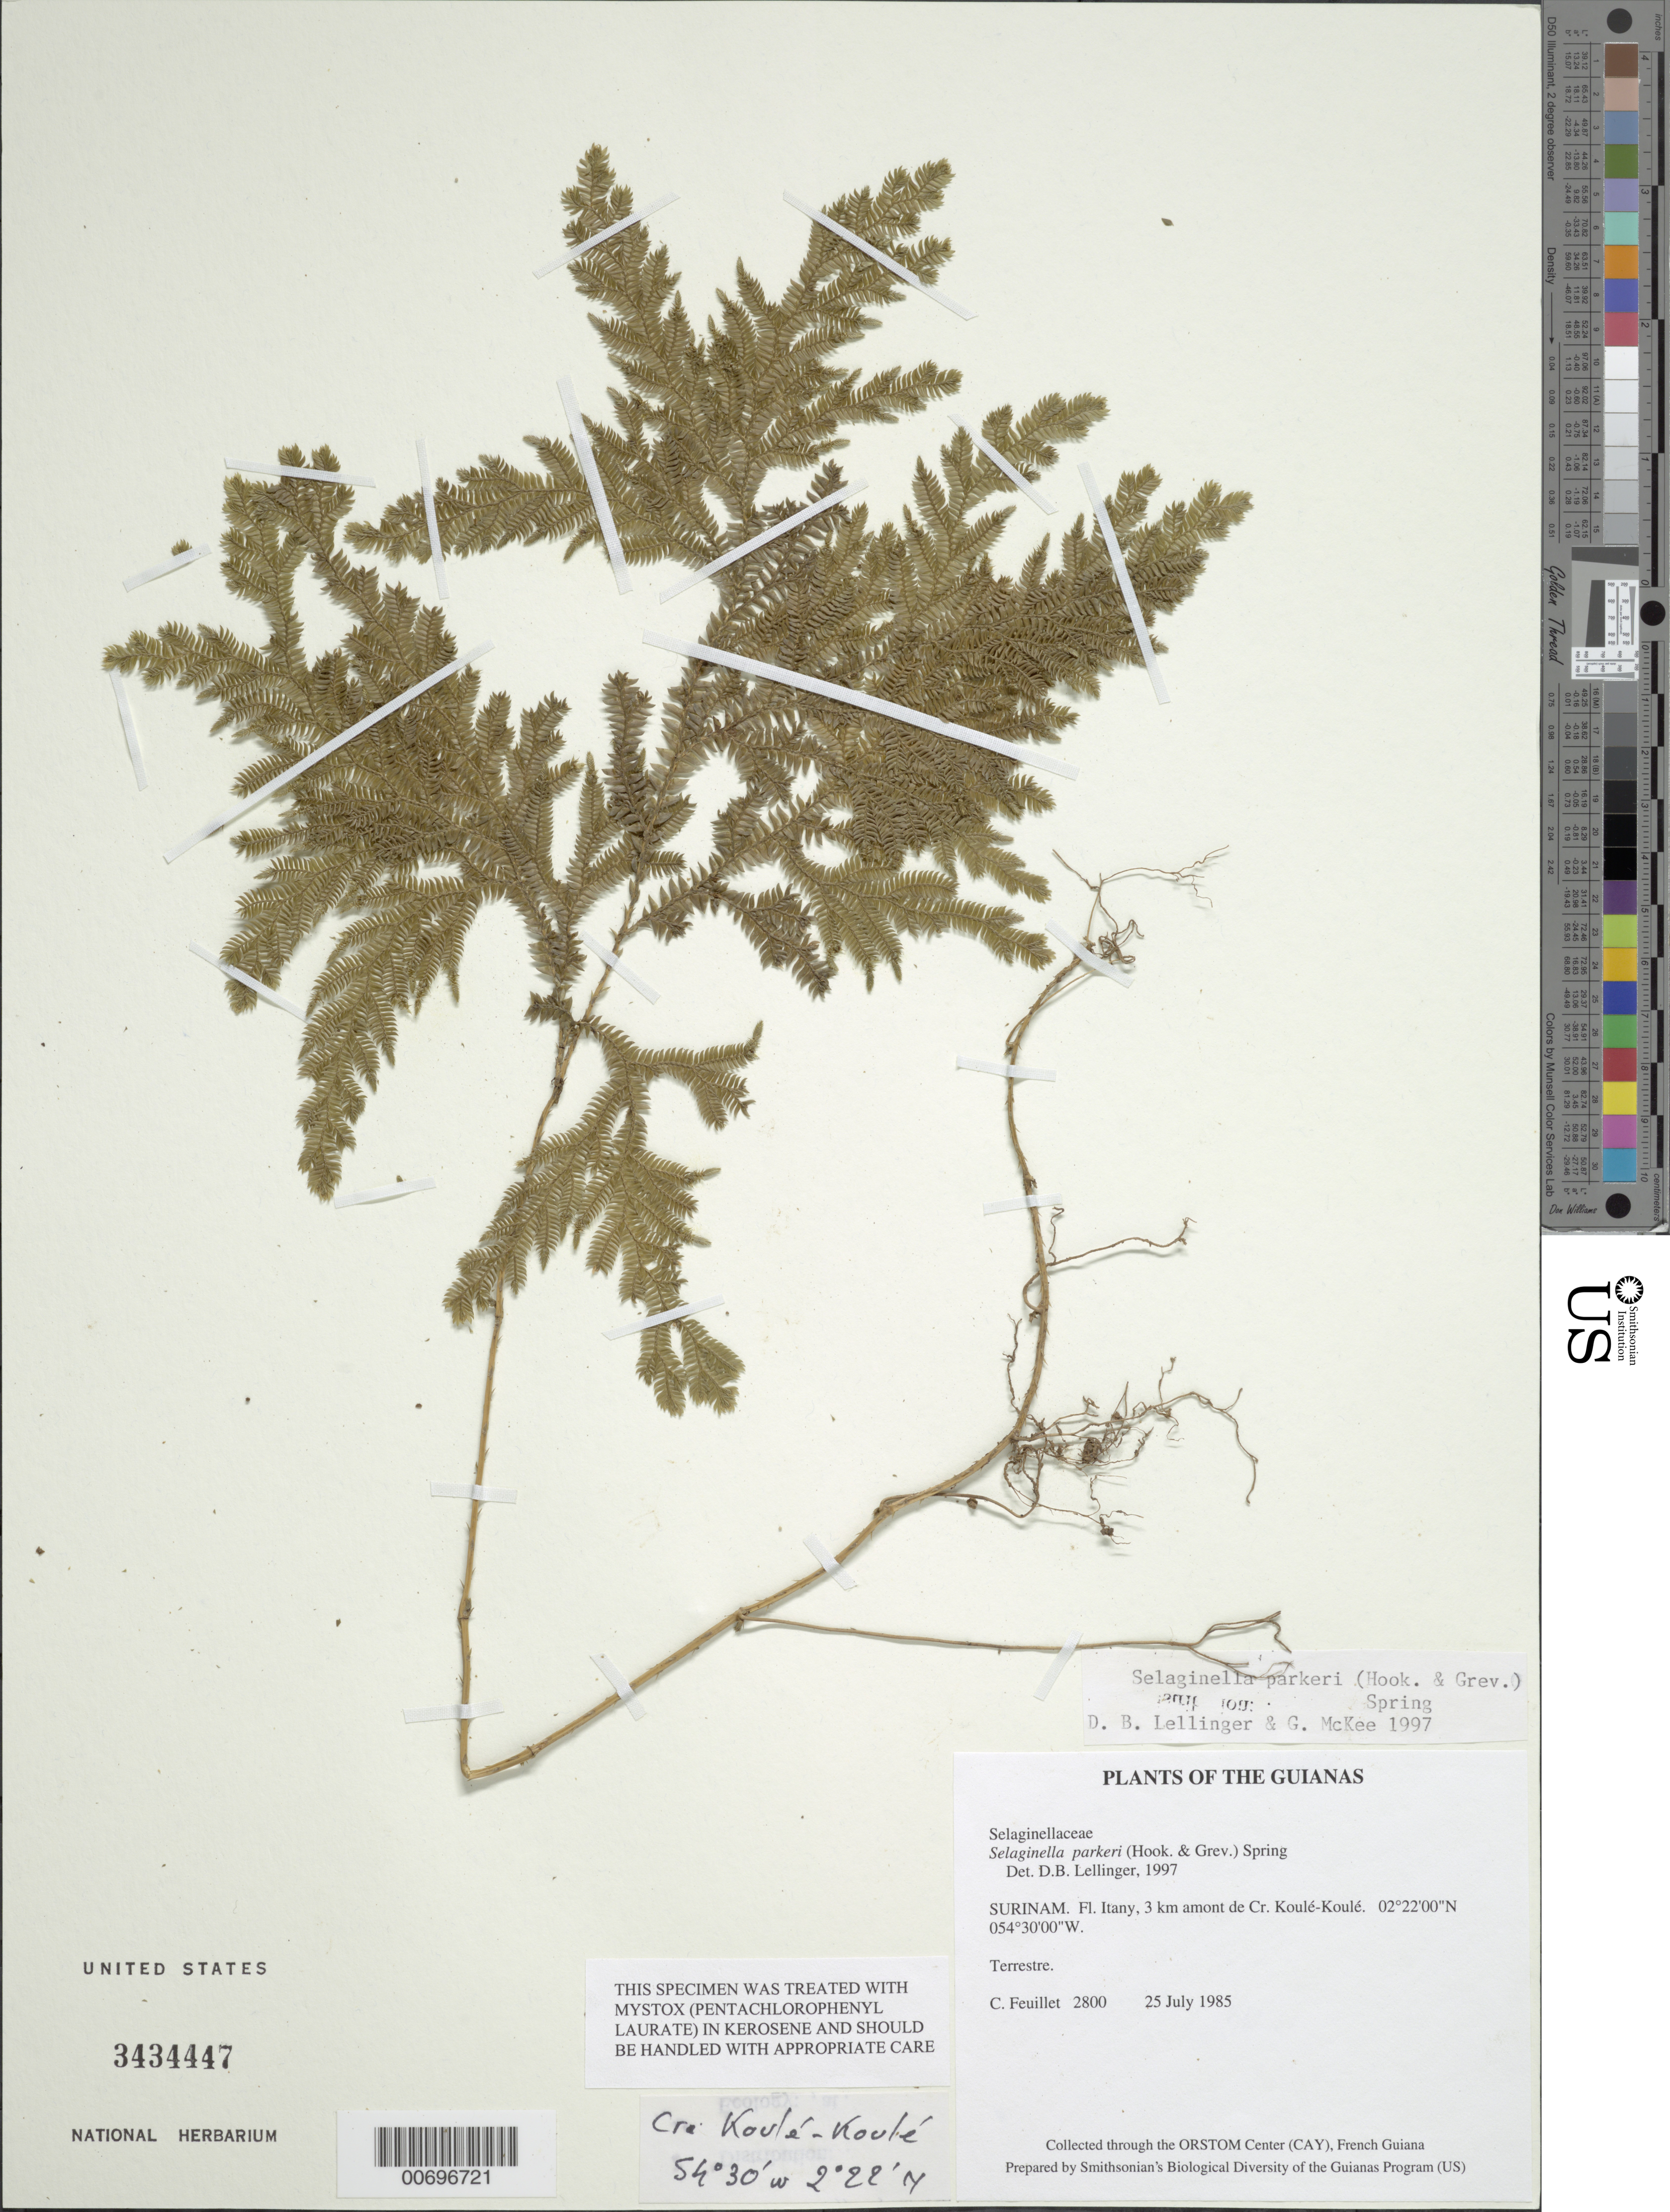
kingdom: Plantae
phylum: Tracheophyta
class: Lycopodiopsida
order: Selaginellales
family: Selaginellaceae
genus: Selaginella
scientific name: Selaginella parkeri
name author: (Hook. & Grev.) Spring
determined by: Lellinger, David B., (BOT), Smithsonian Institution - National Museum of Natural History (UNITED STATES)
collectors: C. Feuillet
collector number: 2800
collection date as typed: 25 Jul 1985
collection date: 1985-07-25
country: Suriname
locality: Litani R., 3 km amont de Cr. Koulé-Koulé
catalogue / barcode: US 3434447